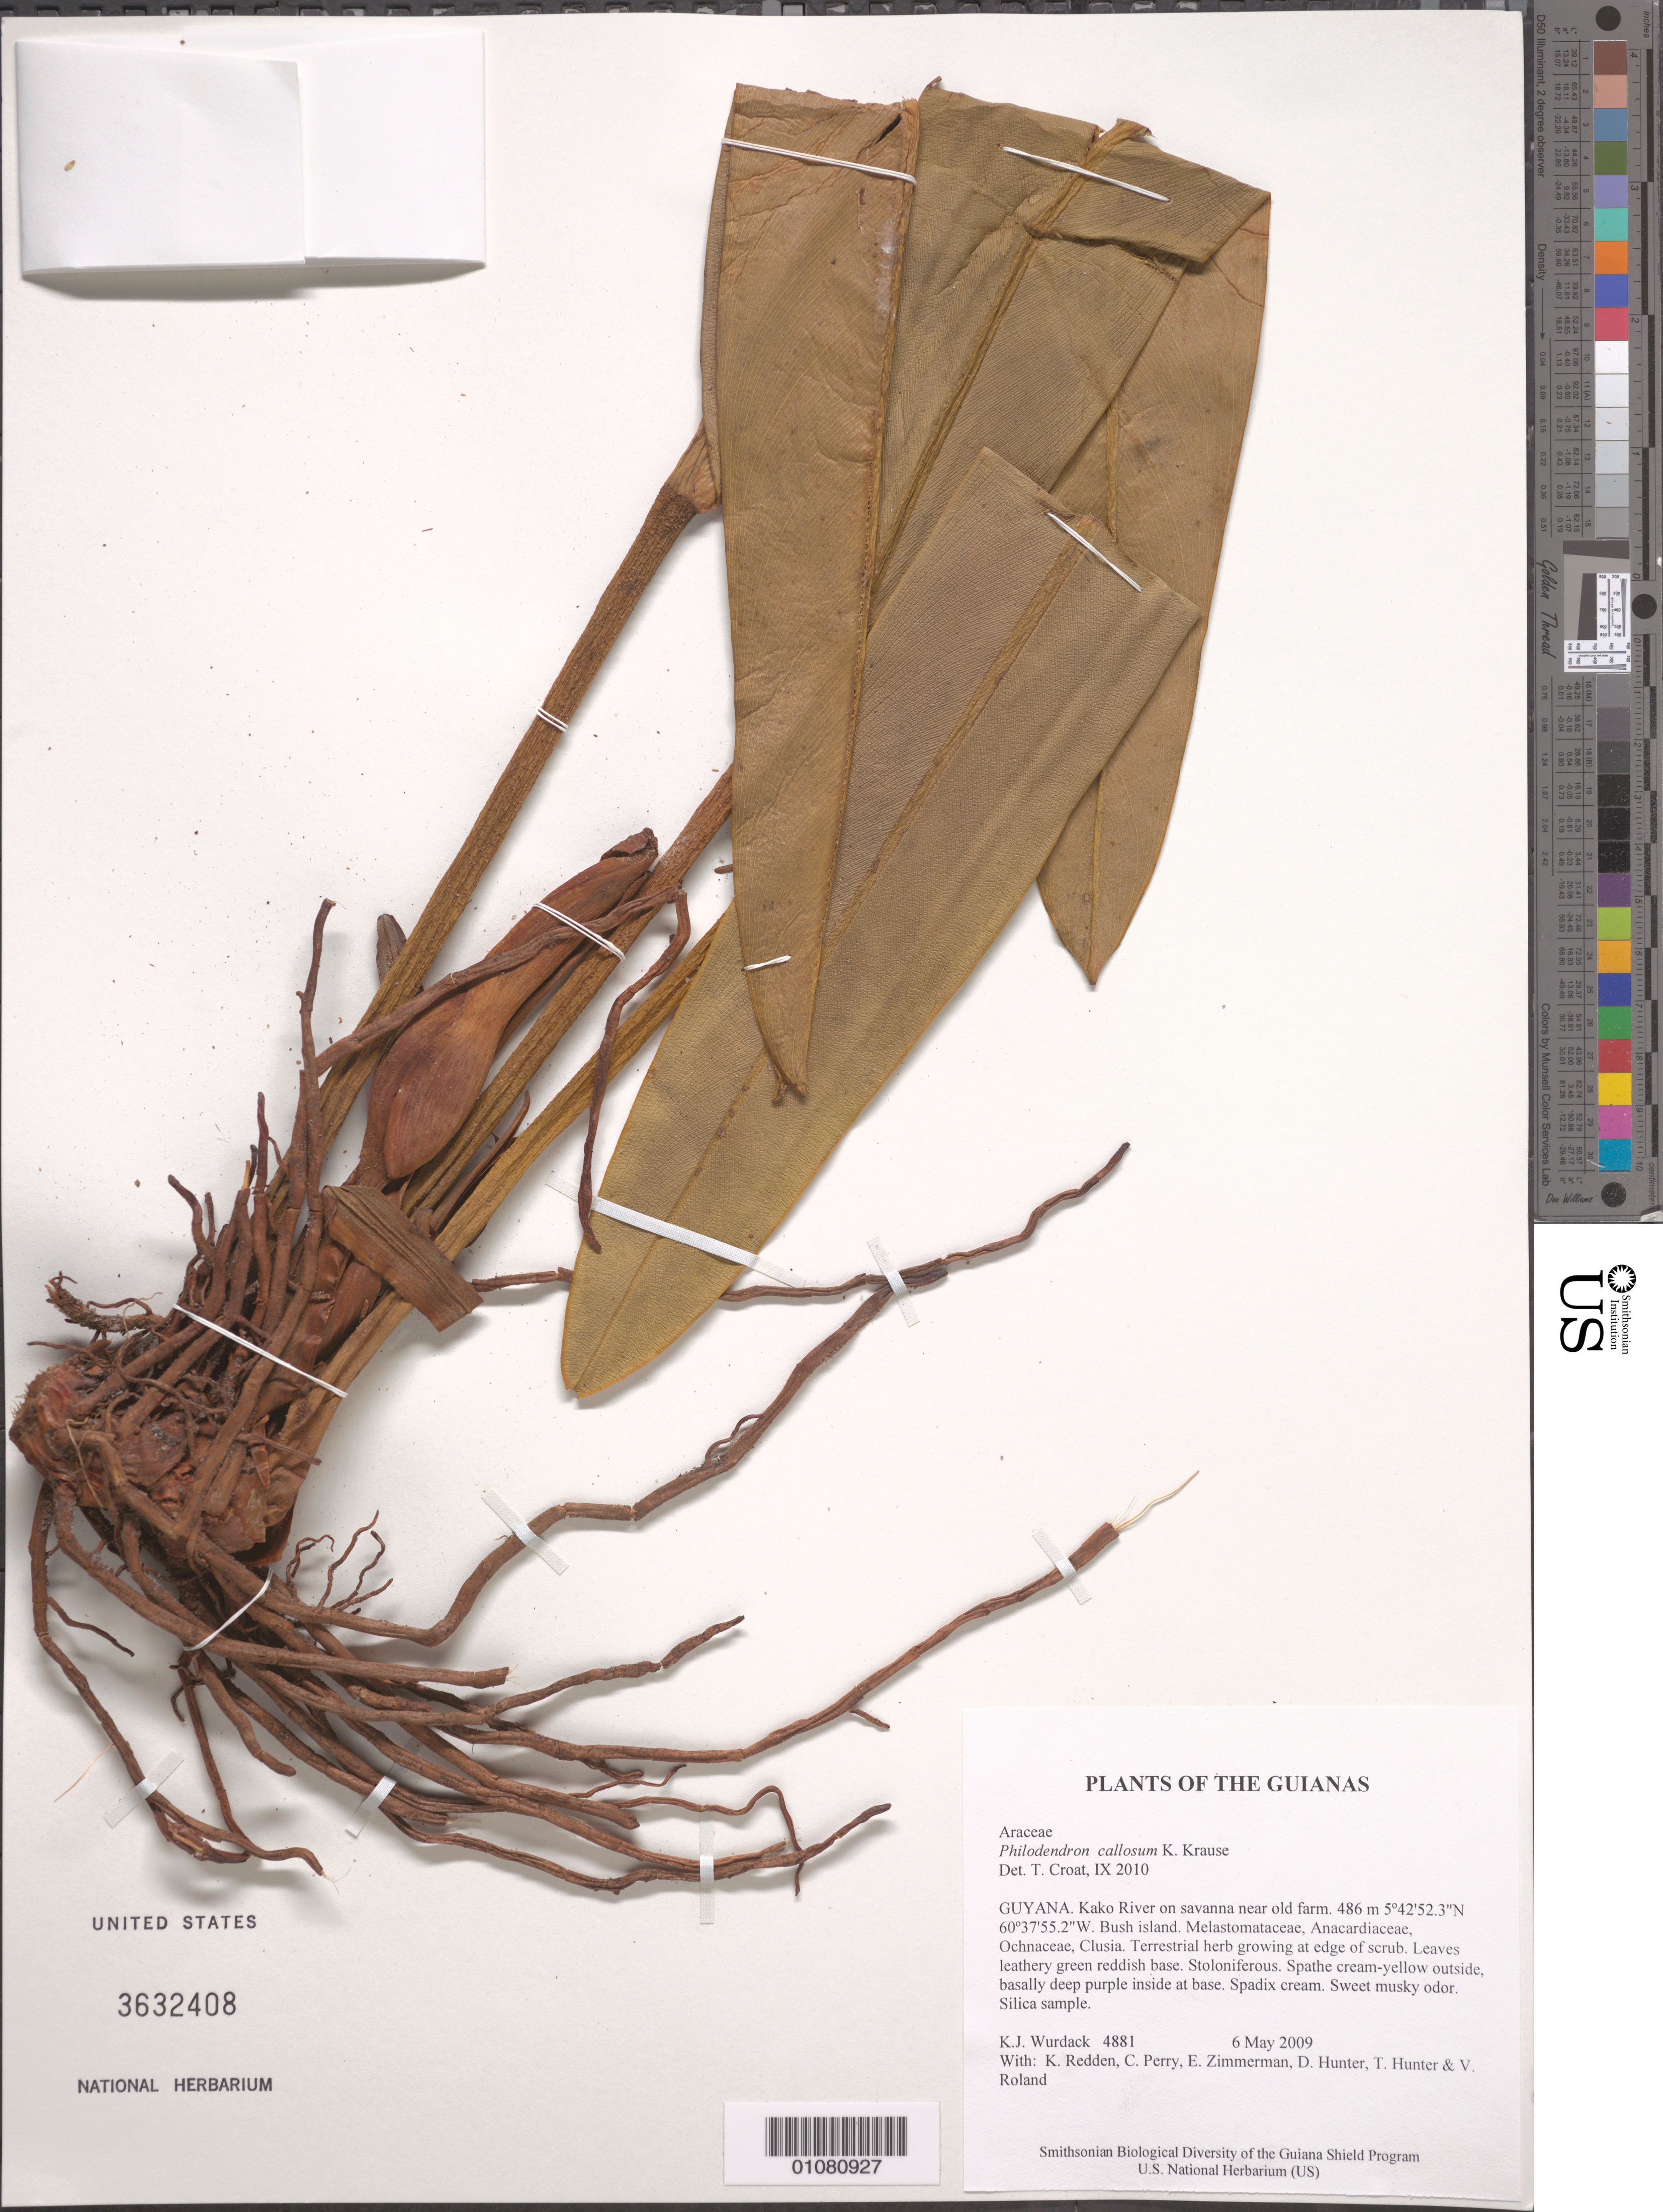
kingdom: Plantae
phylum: Tracheophyta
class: Liliopsida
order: Alismatales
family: Araceae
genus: Philodendron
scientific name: Philodendron callosum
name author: K. Krause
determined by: Croat, Thomas B., Missouri Botanical Garden (MO)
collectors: K. Wurdack, K. M. Redden, C. Perry, E. Zimmerman, D. Hunter, T. Hunter & V. Roland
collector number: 4881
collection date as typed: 6 May 2009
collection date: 2009-05-06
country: Guyana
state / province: Cuyuni-Mazaruni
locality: Kako River on savanna near old farm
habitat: Bush island. Melastomataceae, Anacardiaceae, Ochnaceae, Clusia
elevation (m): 486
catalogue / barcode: US 3632408